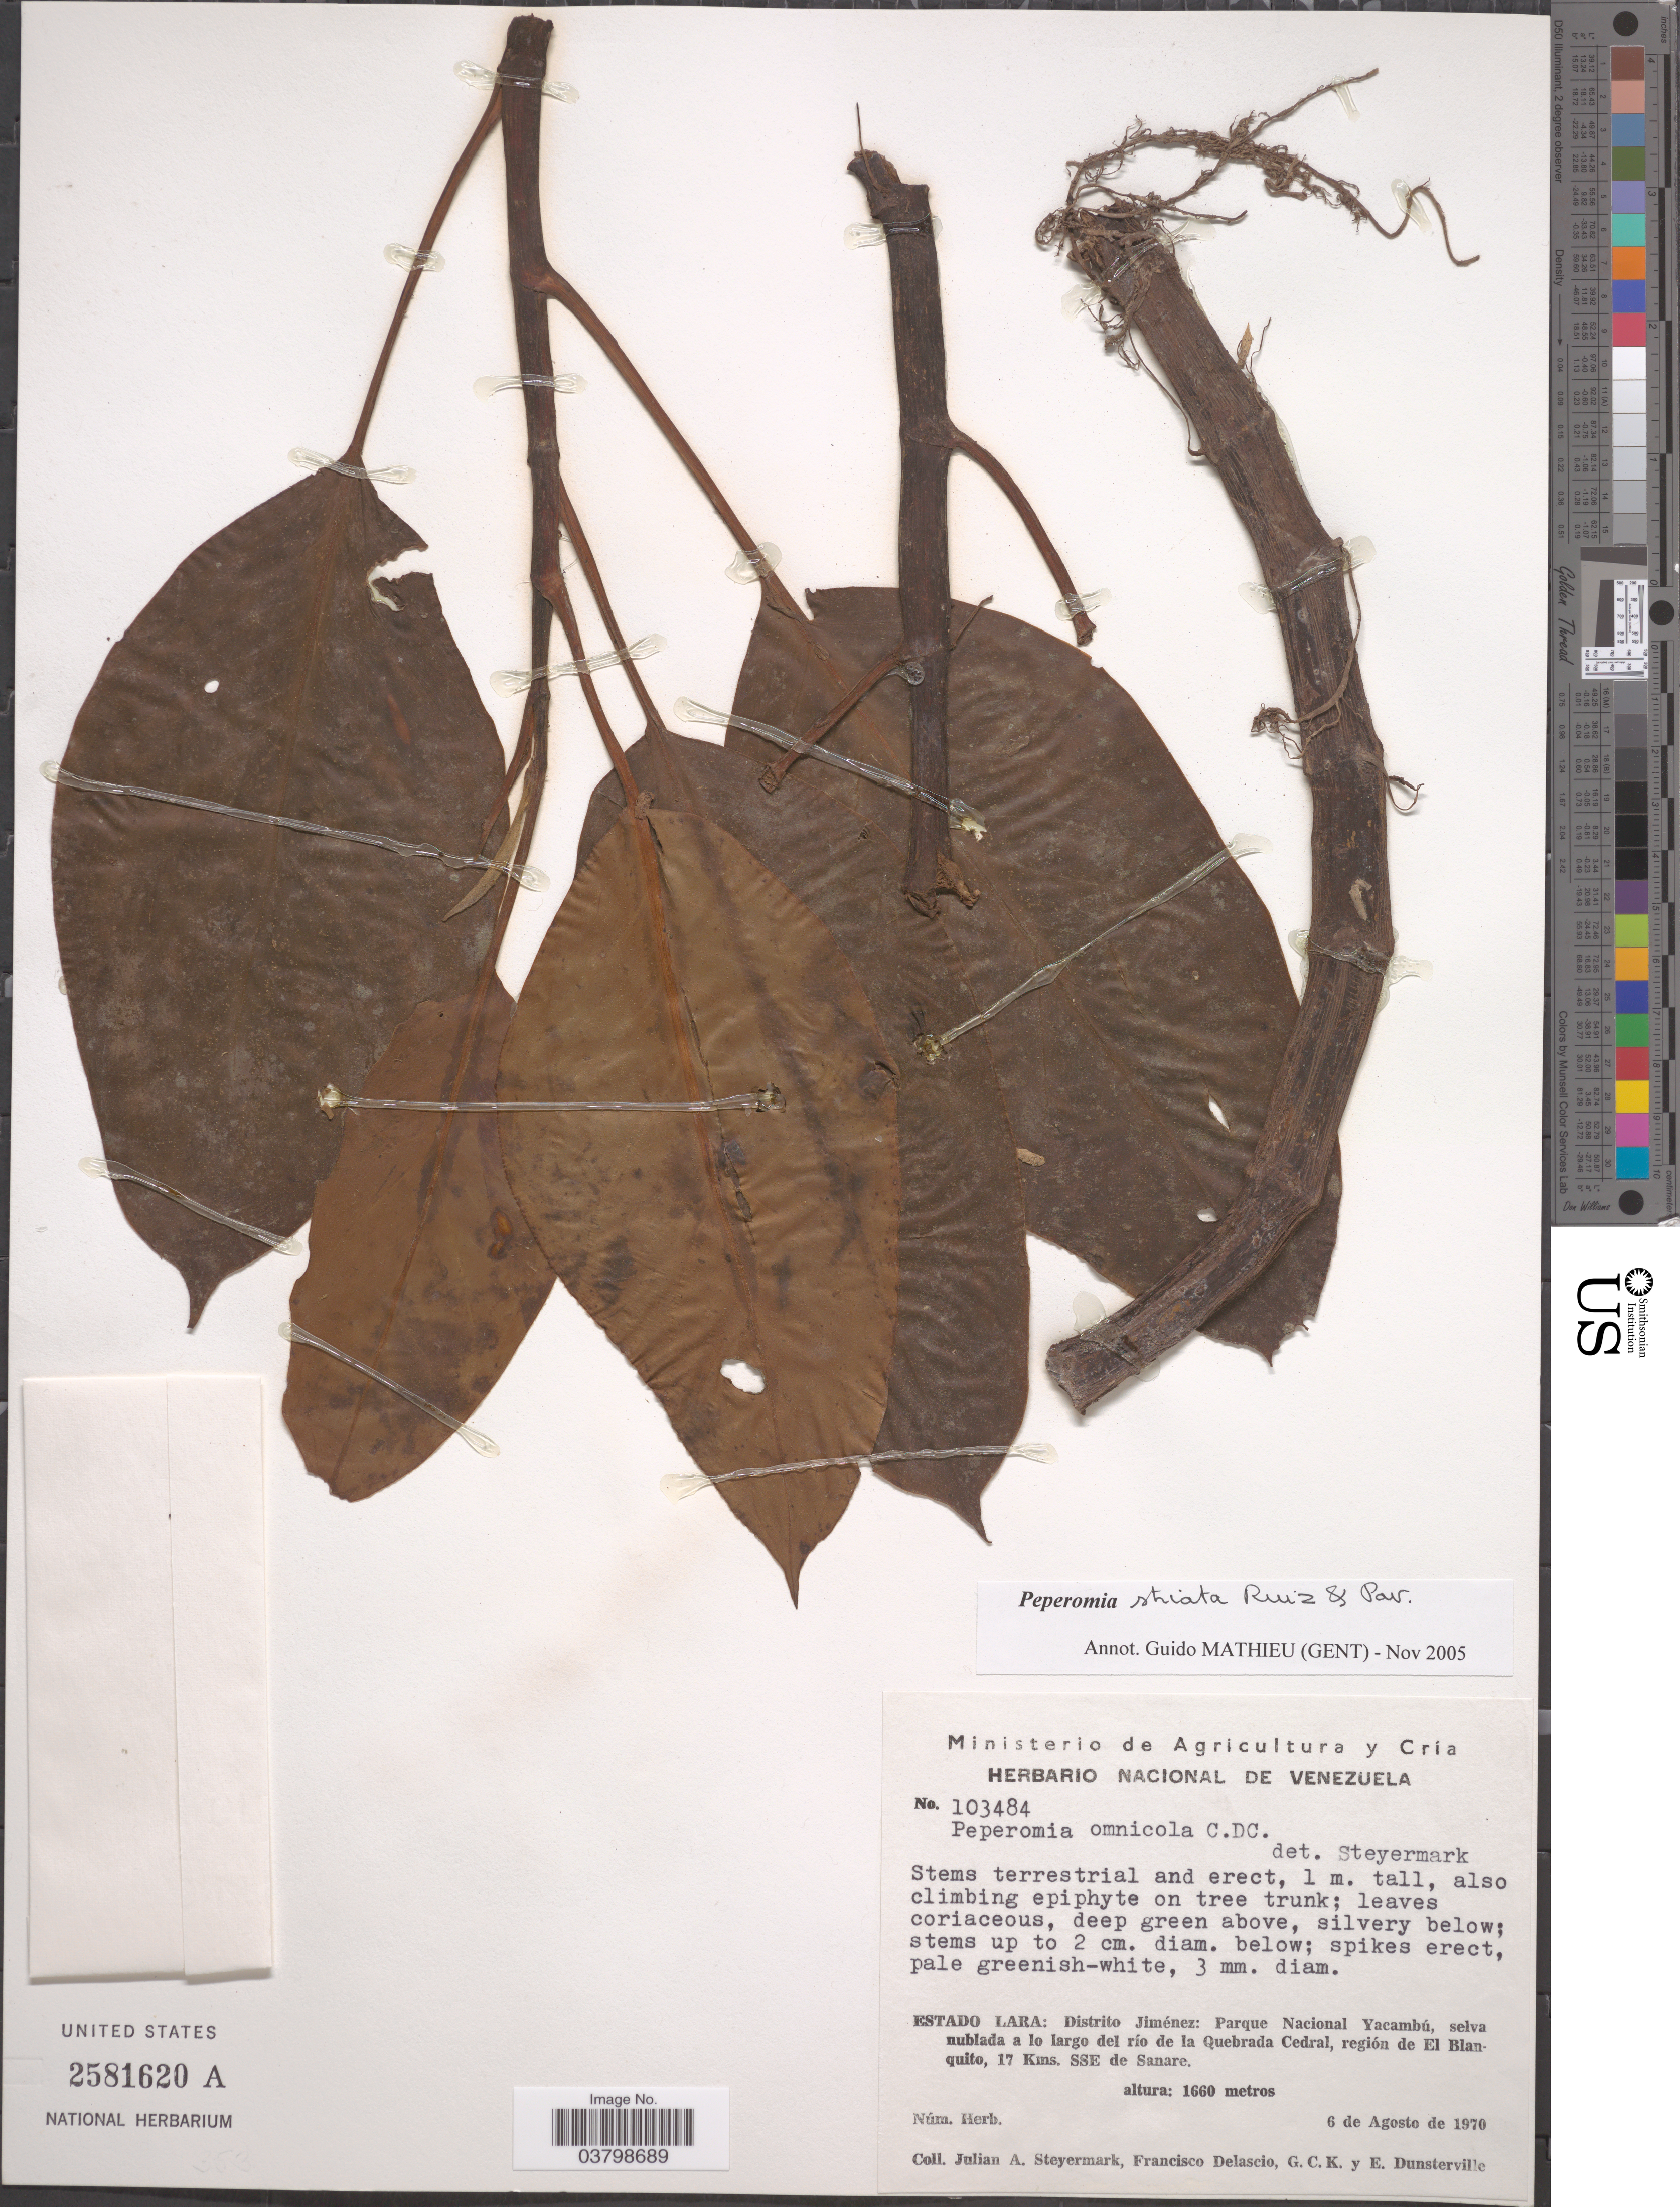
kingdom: Plantae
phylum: Tracheophyta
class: Magnoliopsida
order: Piperales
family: Piperaceae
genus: Peperomia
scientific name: Peperomia striata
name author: Ruiz & Pav.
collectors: J. Steyermark, F. Delascio, G. C. K. Dunsterville & E. Dunsterville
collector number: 103484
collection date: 1970-08-06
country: Venezuela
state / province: Lara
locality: Distrito Jiménez: Parque Nacional Yacambú, selva nublada a lo largo del río de la Quebrada Cedral, región de El Blanquito, 17 Kms. SSE de Sanare.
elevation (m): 1660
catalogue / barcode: US 2581620A